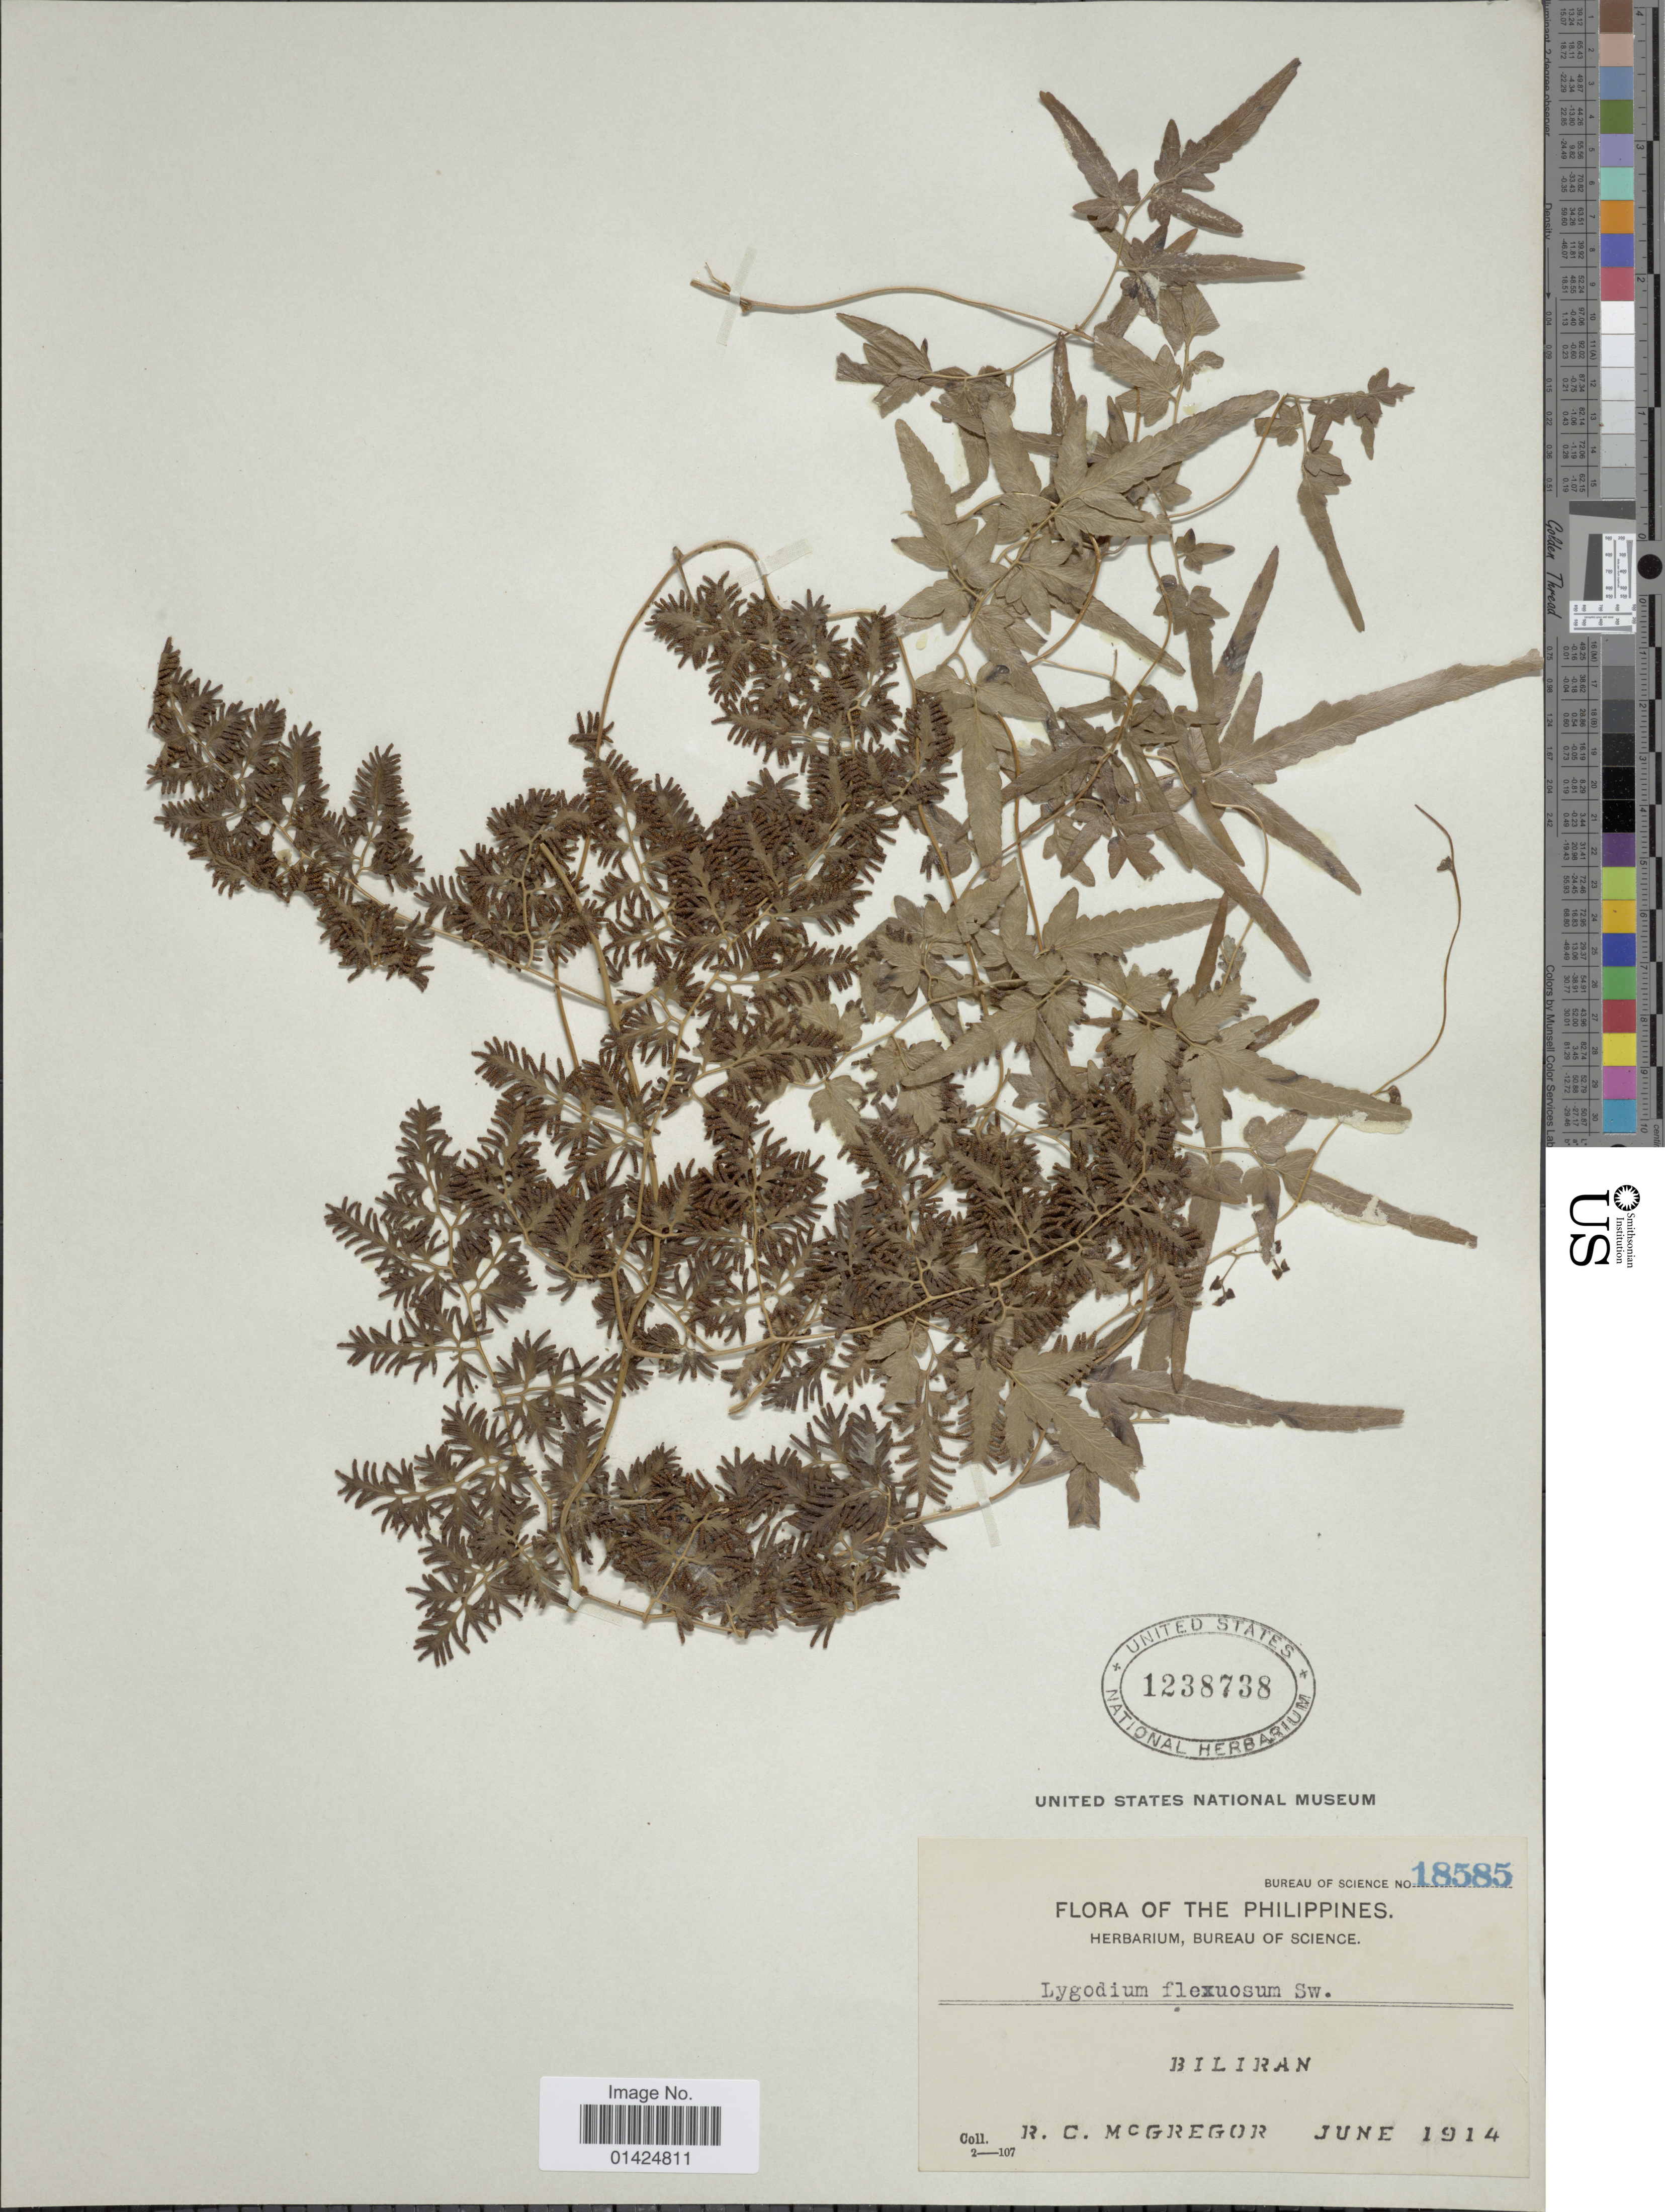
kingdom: Plantae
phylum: Tracheophyta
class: Polypodiopsida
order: Schizaeales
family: Lygodiaceae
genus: Lygodium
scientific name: Lygodium flexuosum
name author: Sw.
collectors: R. C. McGregor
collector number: Bureau of Science 18585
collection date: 1914-06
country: Philippines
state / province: Eastern Visayas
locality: Biliran.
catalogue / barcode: US 1238738